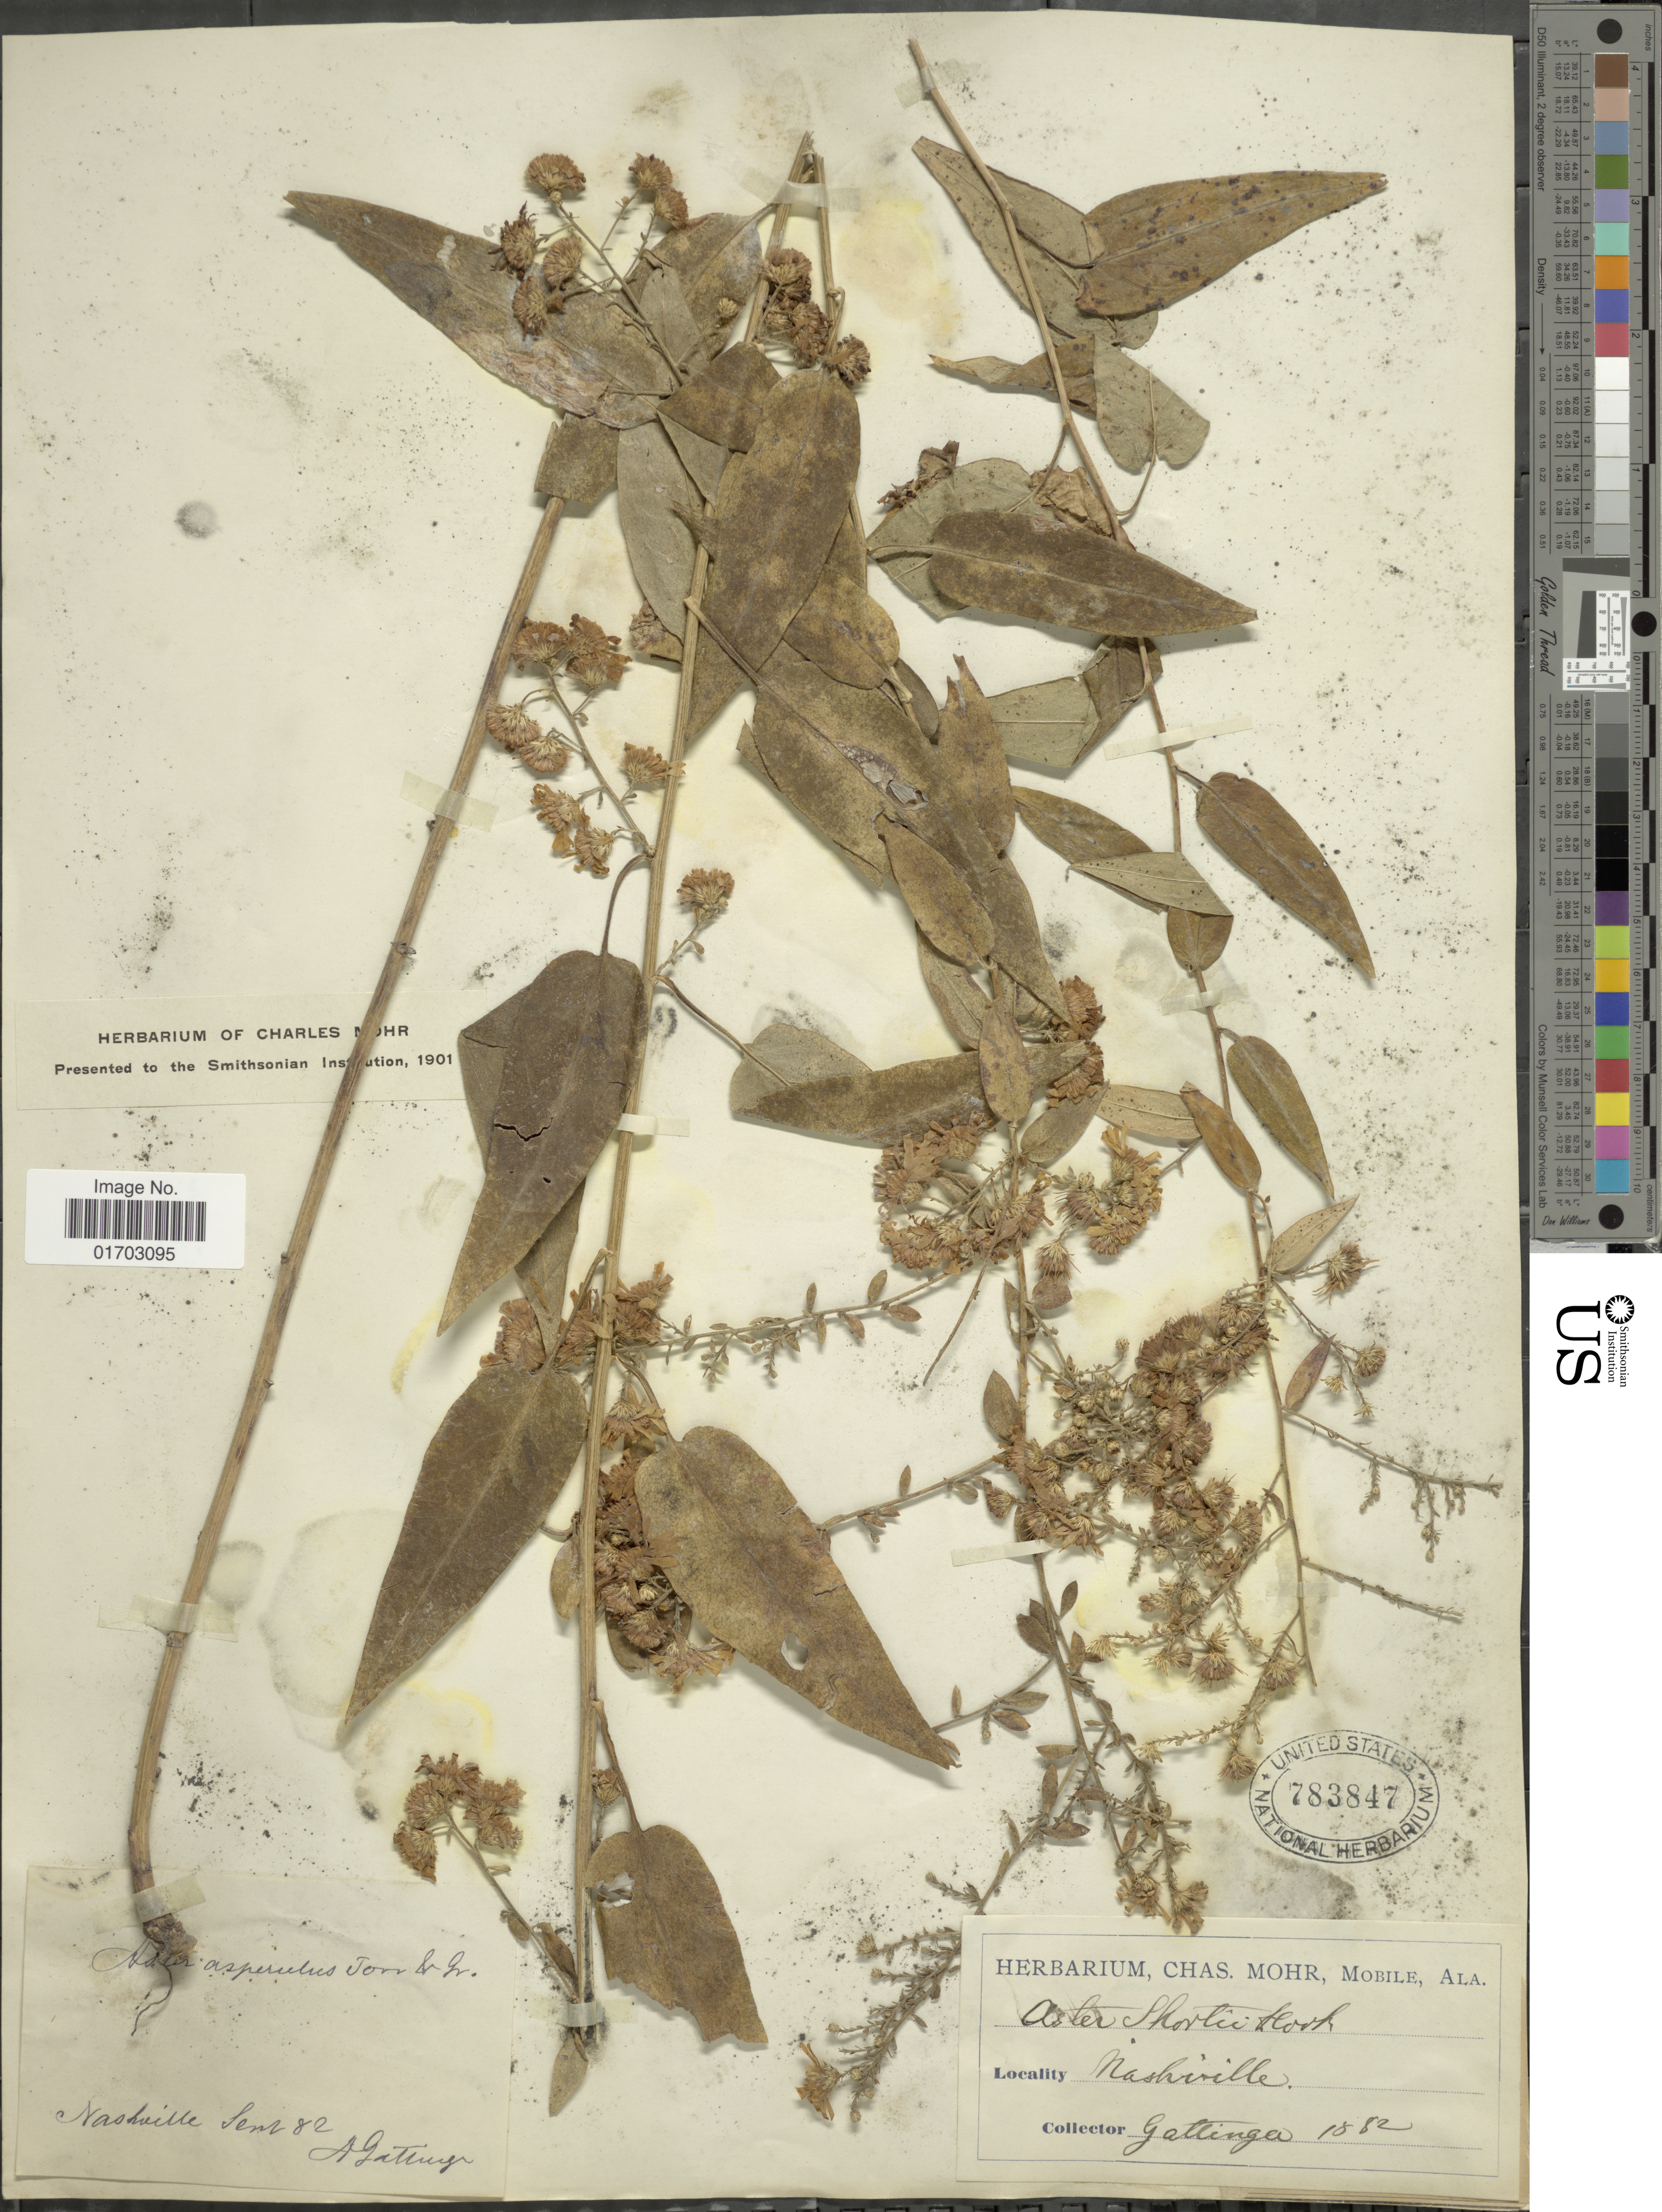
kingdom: Plantae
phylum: Tracheophyta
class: Magnoliopsida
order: Asterales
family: Asteraceae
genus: Symphyotrichum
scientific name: Symphyotrichum shortii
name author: (Lindl.) G.L. Nesom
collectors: A. Gattinger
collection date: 1882-09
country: United States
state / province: Tennessee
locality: Nashville.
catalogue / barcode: US 783847